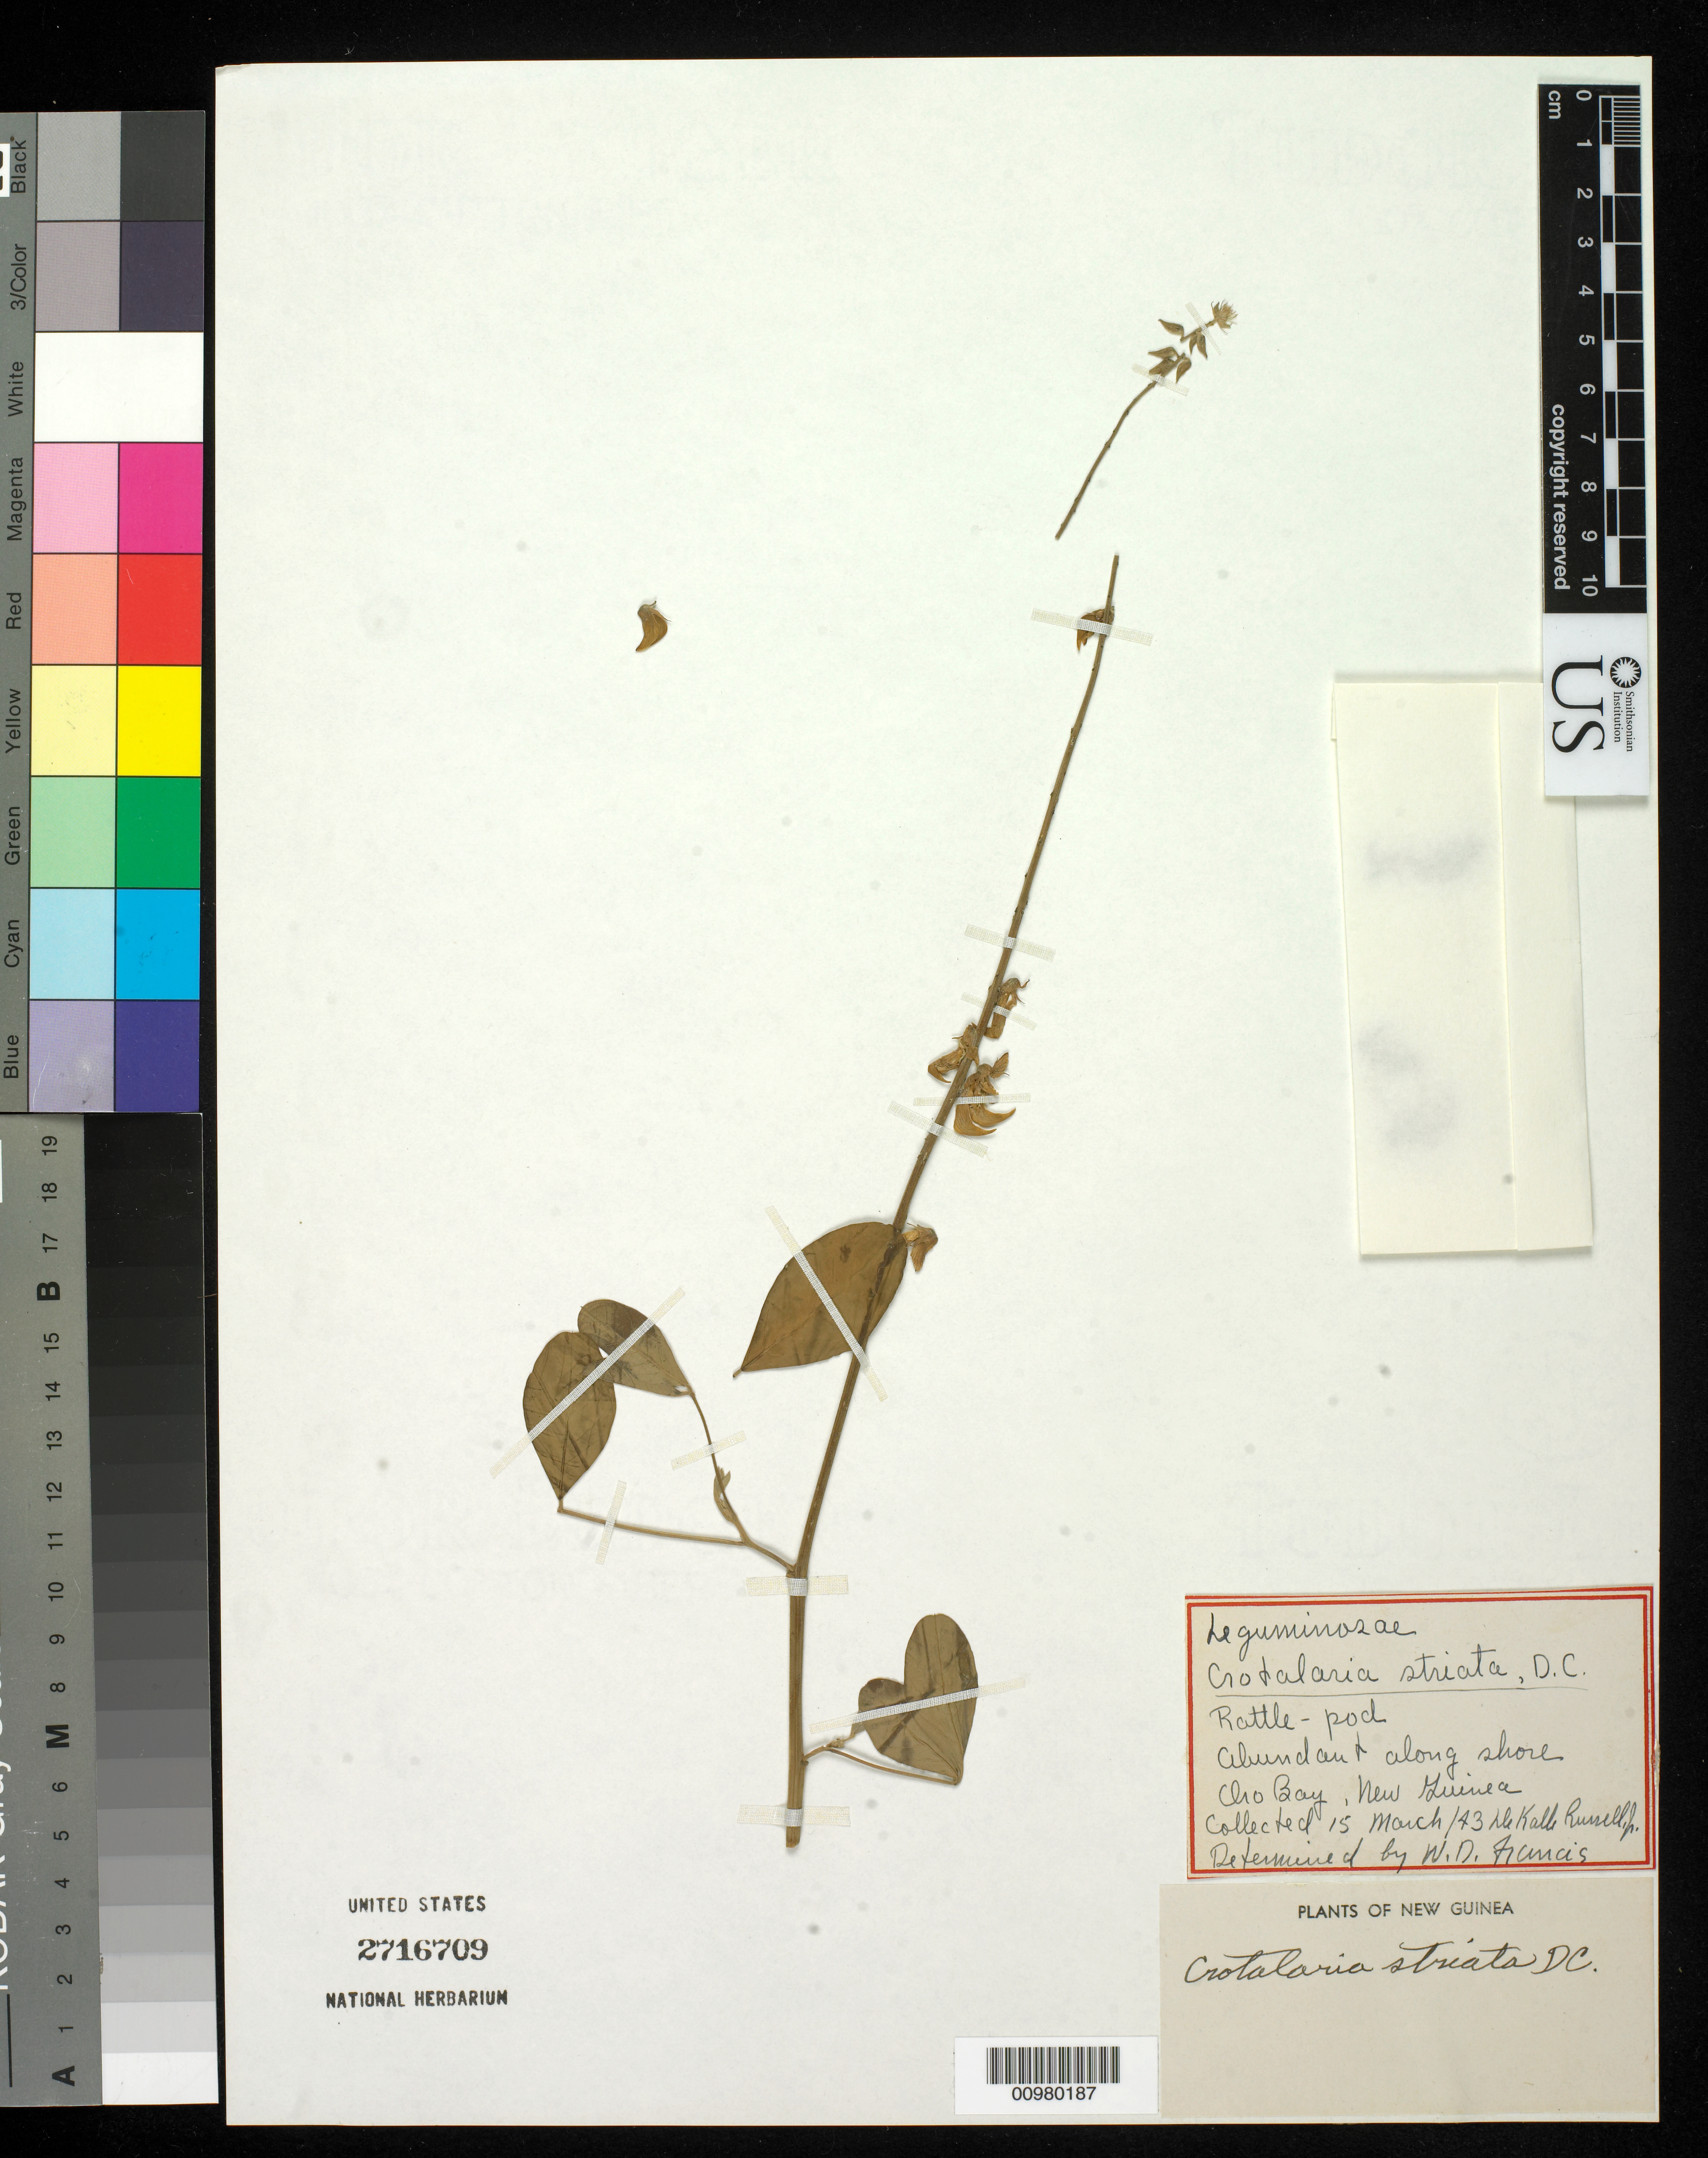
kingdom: Plantae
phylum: Tracheophyta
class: Magnoliopsida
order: Fabales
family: Fabaceae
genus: Crotalaria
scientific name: Crotalaria striata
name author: DC.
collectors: D. K. Russell Jr.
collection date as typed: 15 Mar 1943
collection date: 1943-03-15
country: Papua New Guinea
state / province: Northern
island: New Guinea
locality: Oro Bay, New Guinea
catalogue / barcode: US 2716709